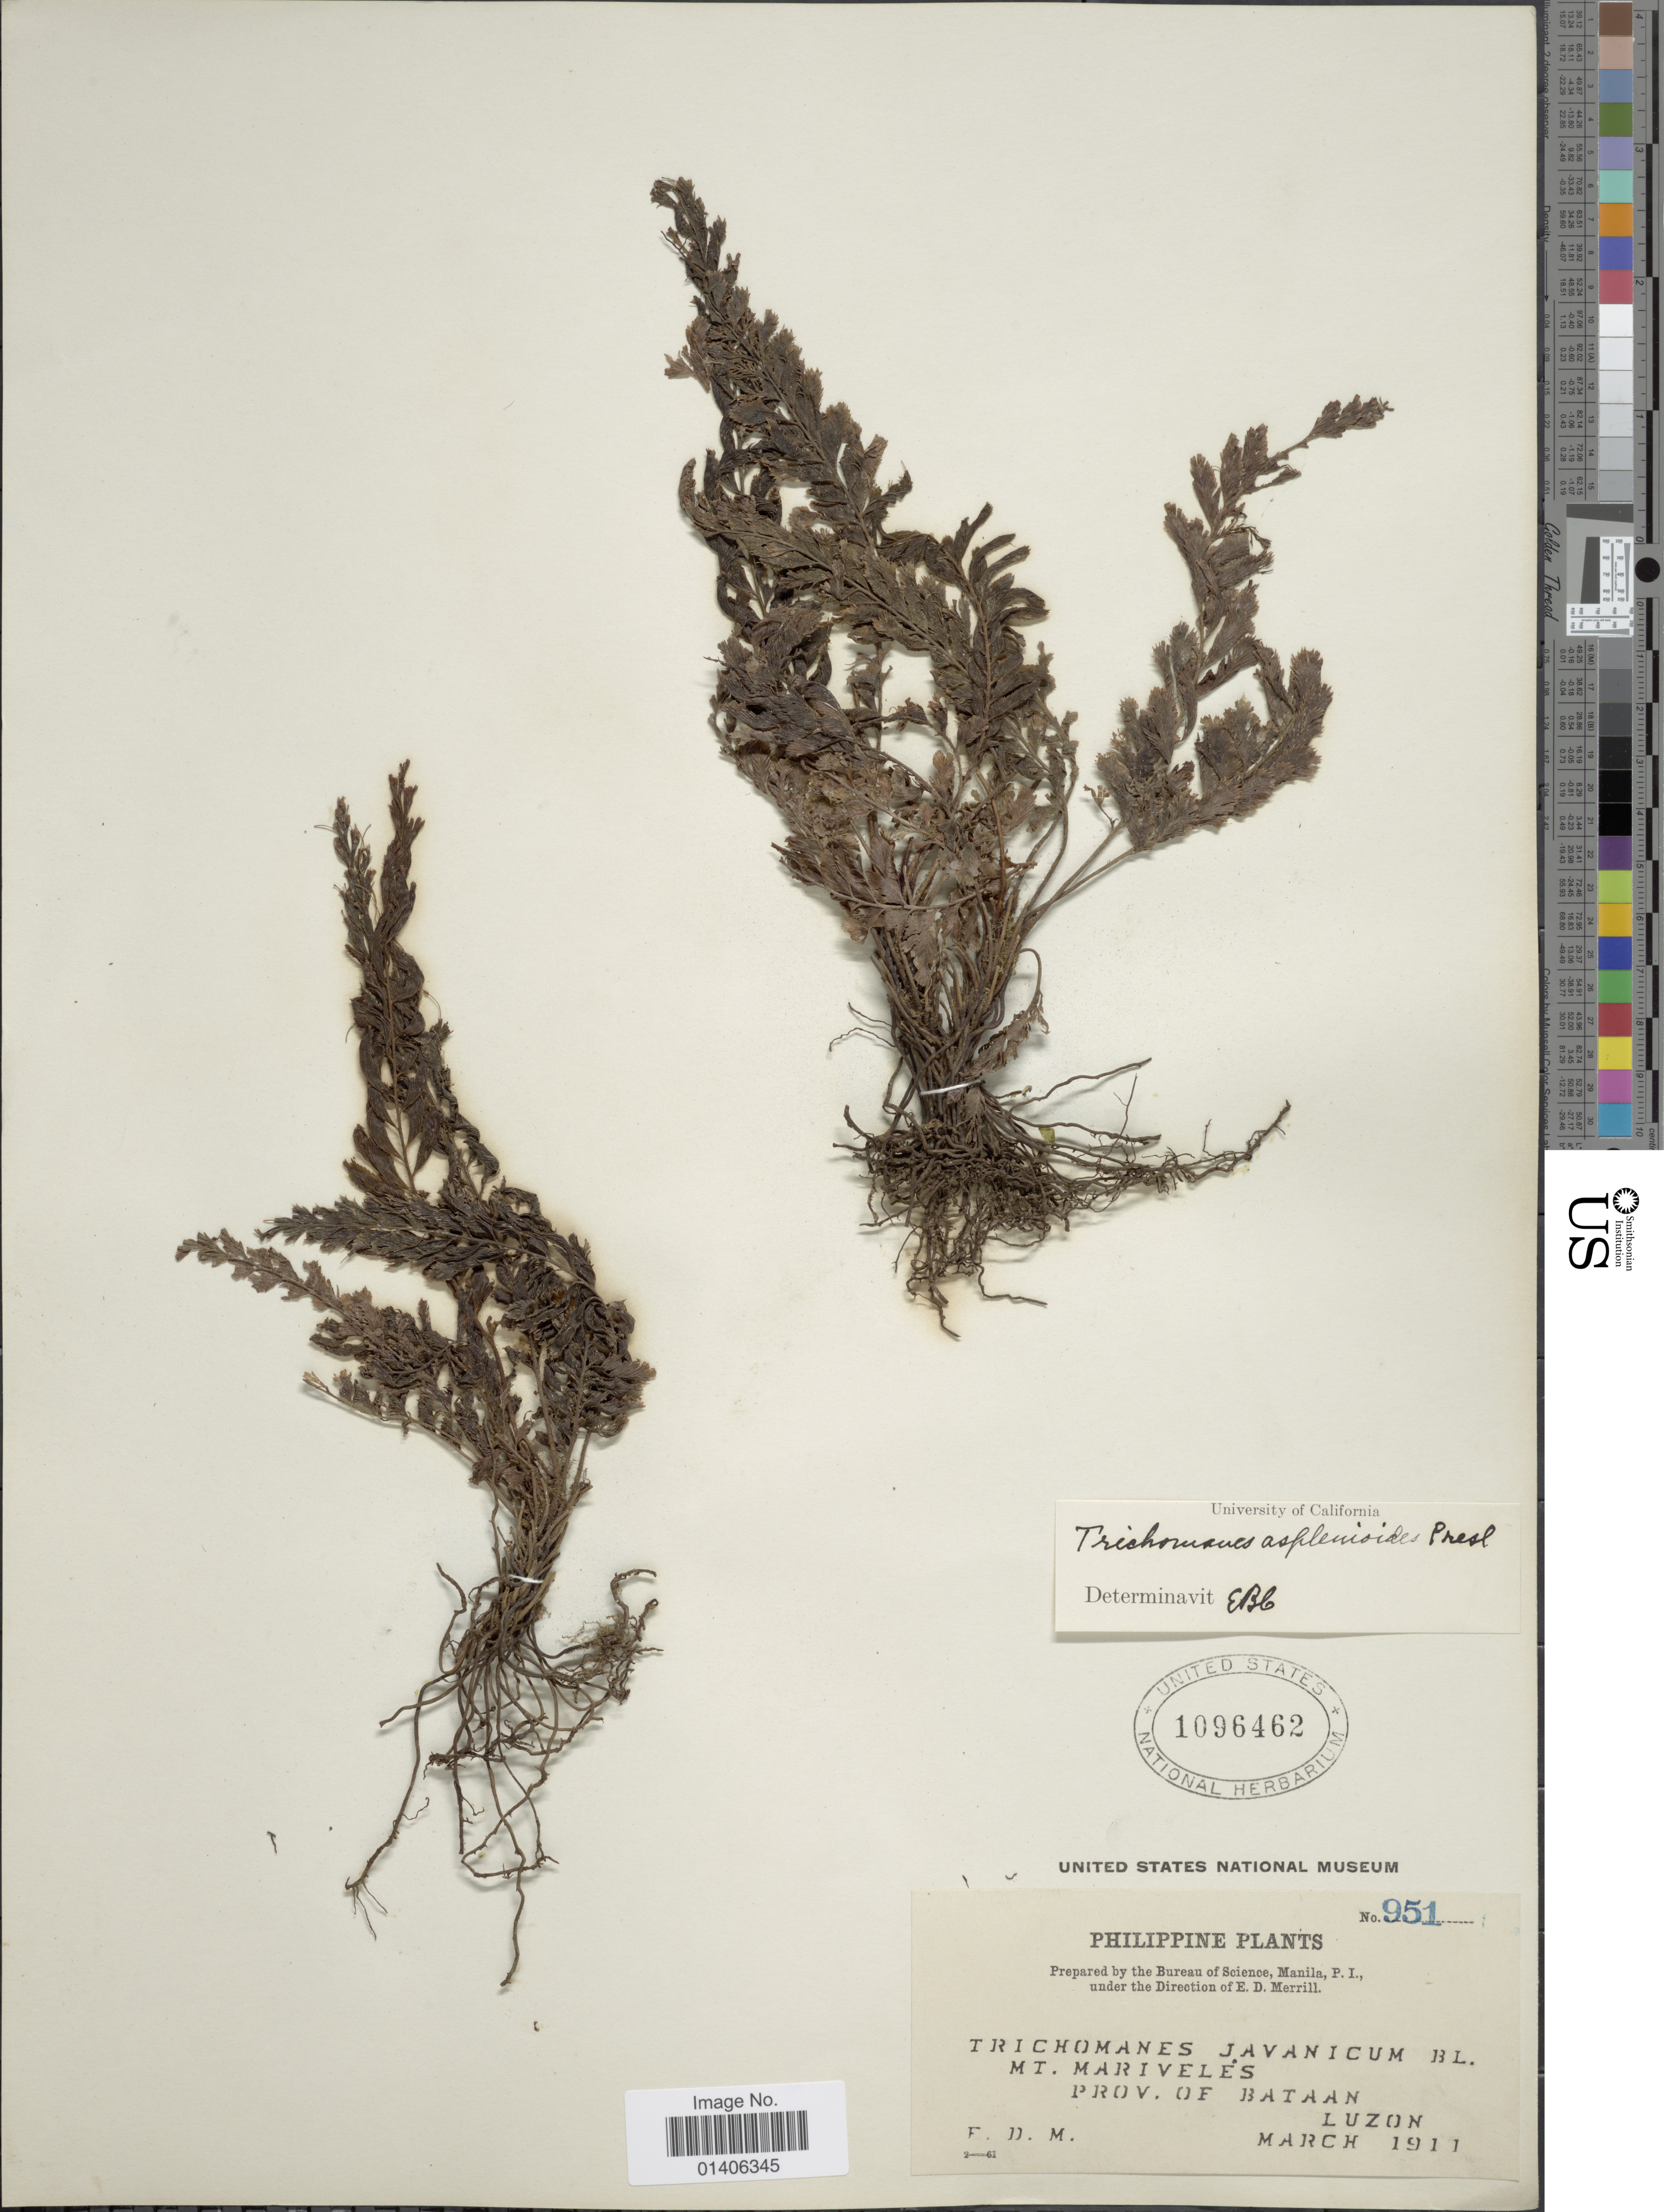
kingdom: Plantae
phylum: Tracheophyta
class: Polypodiopsida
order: Hymenophyllales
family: Hymenophyllaceae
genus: Cephalomanes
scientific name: Cephalomanes javanicum var. asplenoides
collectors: E. D. Merrill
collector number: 951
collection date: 1911-03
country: Philippines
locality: Mt Mariveles, Prov. of Bataan, Luzon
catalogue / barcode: US 1096462